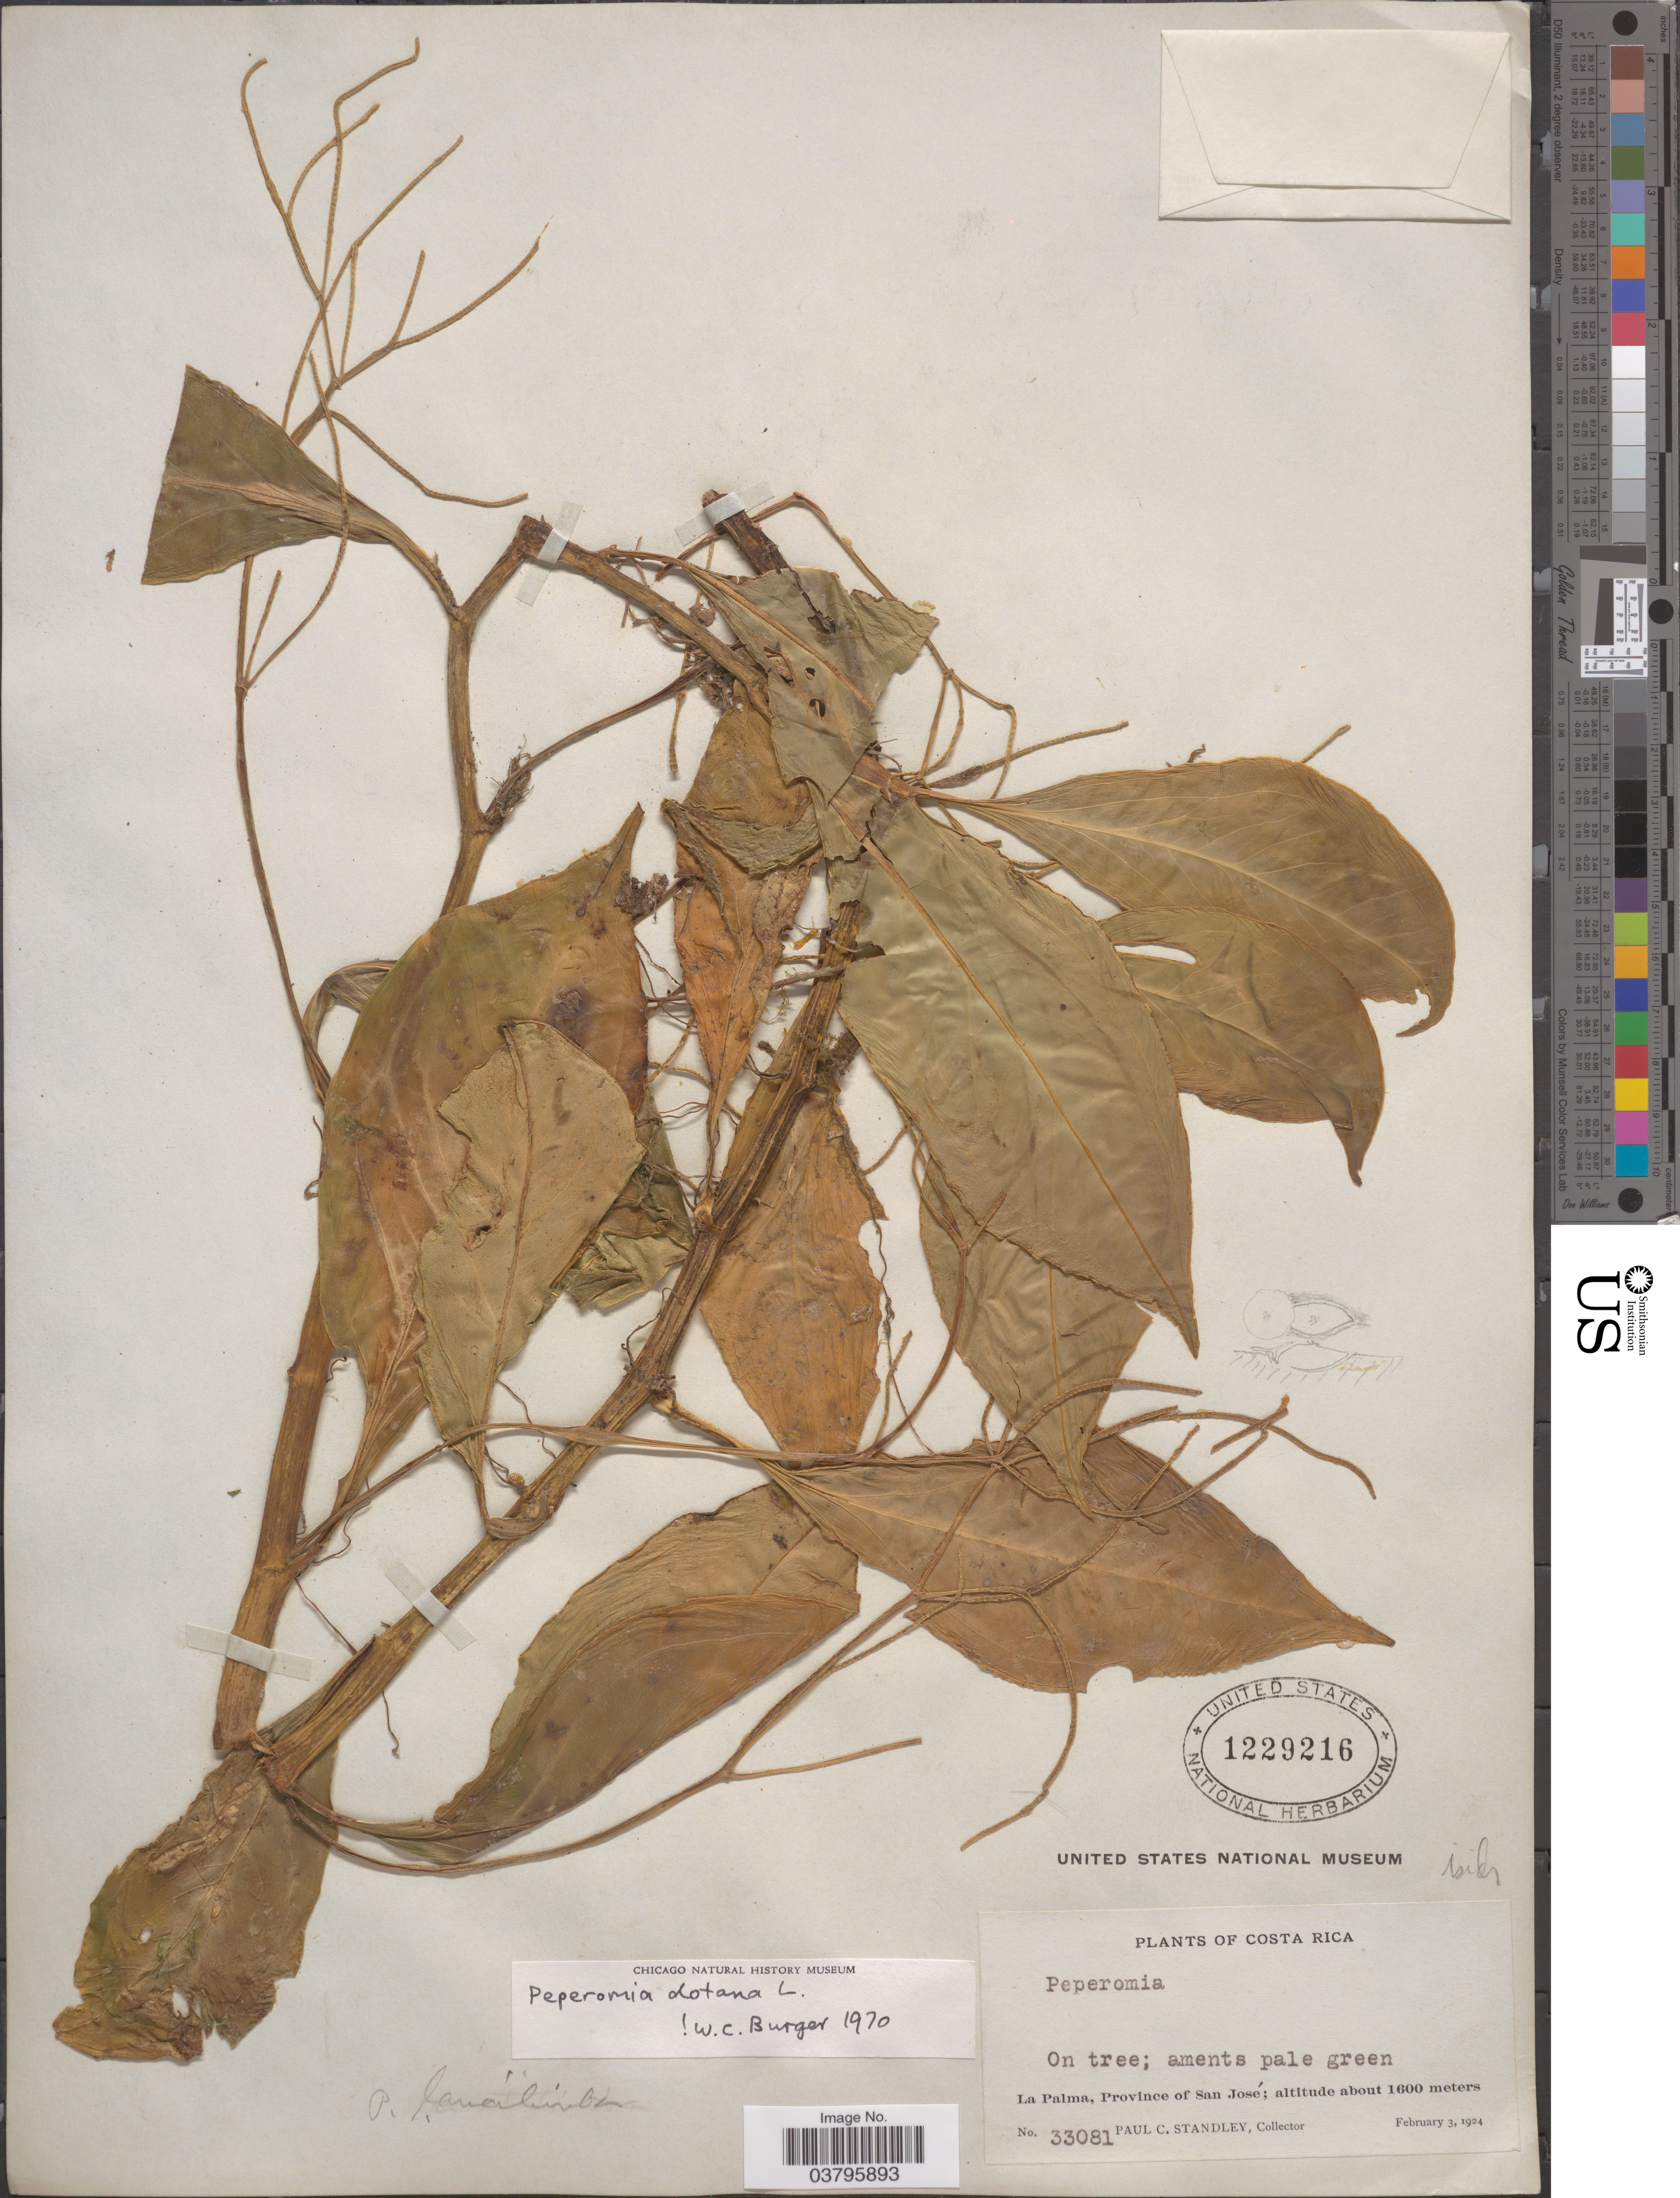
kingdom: Plantae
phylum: Tracheophyta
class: Magnoliopsida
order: Piperales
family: Piperaceae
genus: Peperomia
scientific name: Peperomia duricaulis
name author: Trel. in Woodson & Schery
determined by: Jiménez, José Estaban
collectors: P. C. Standley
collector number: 33081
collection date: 1924-02-03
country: Costa Rica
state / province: San José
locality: La Palma.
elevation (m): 1600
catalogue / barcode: US 1229216